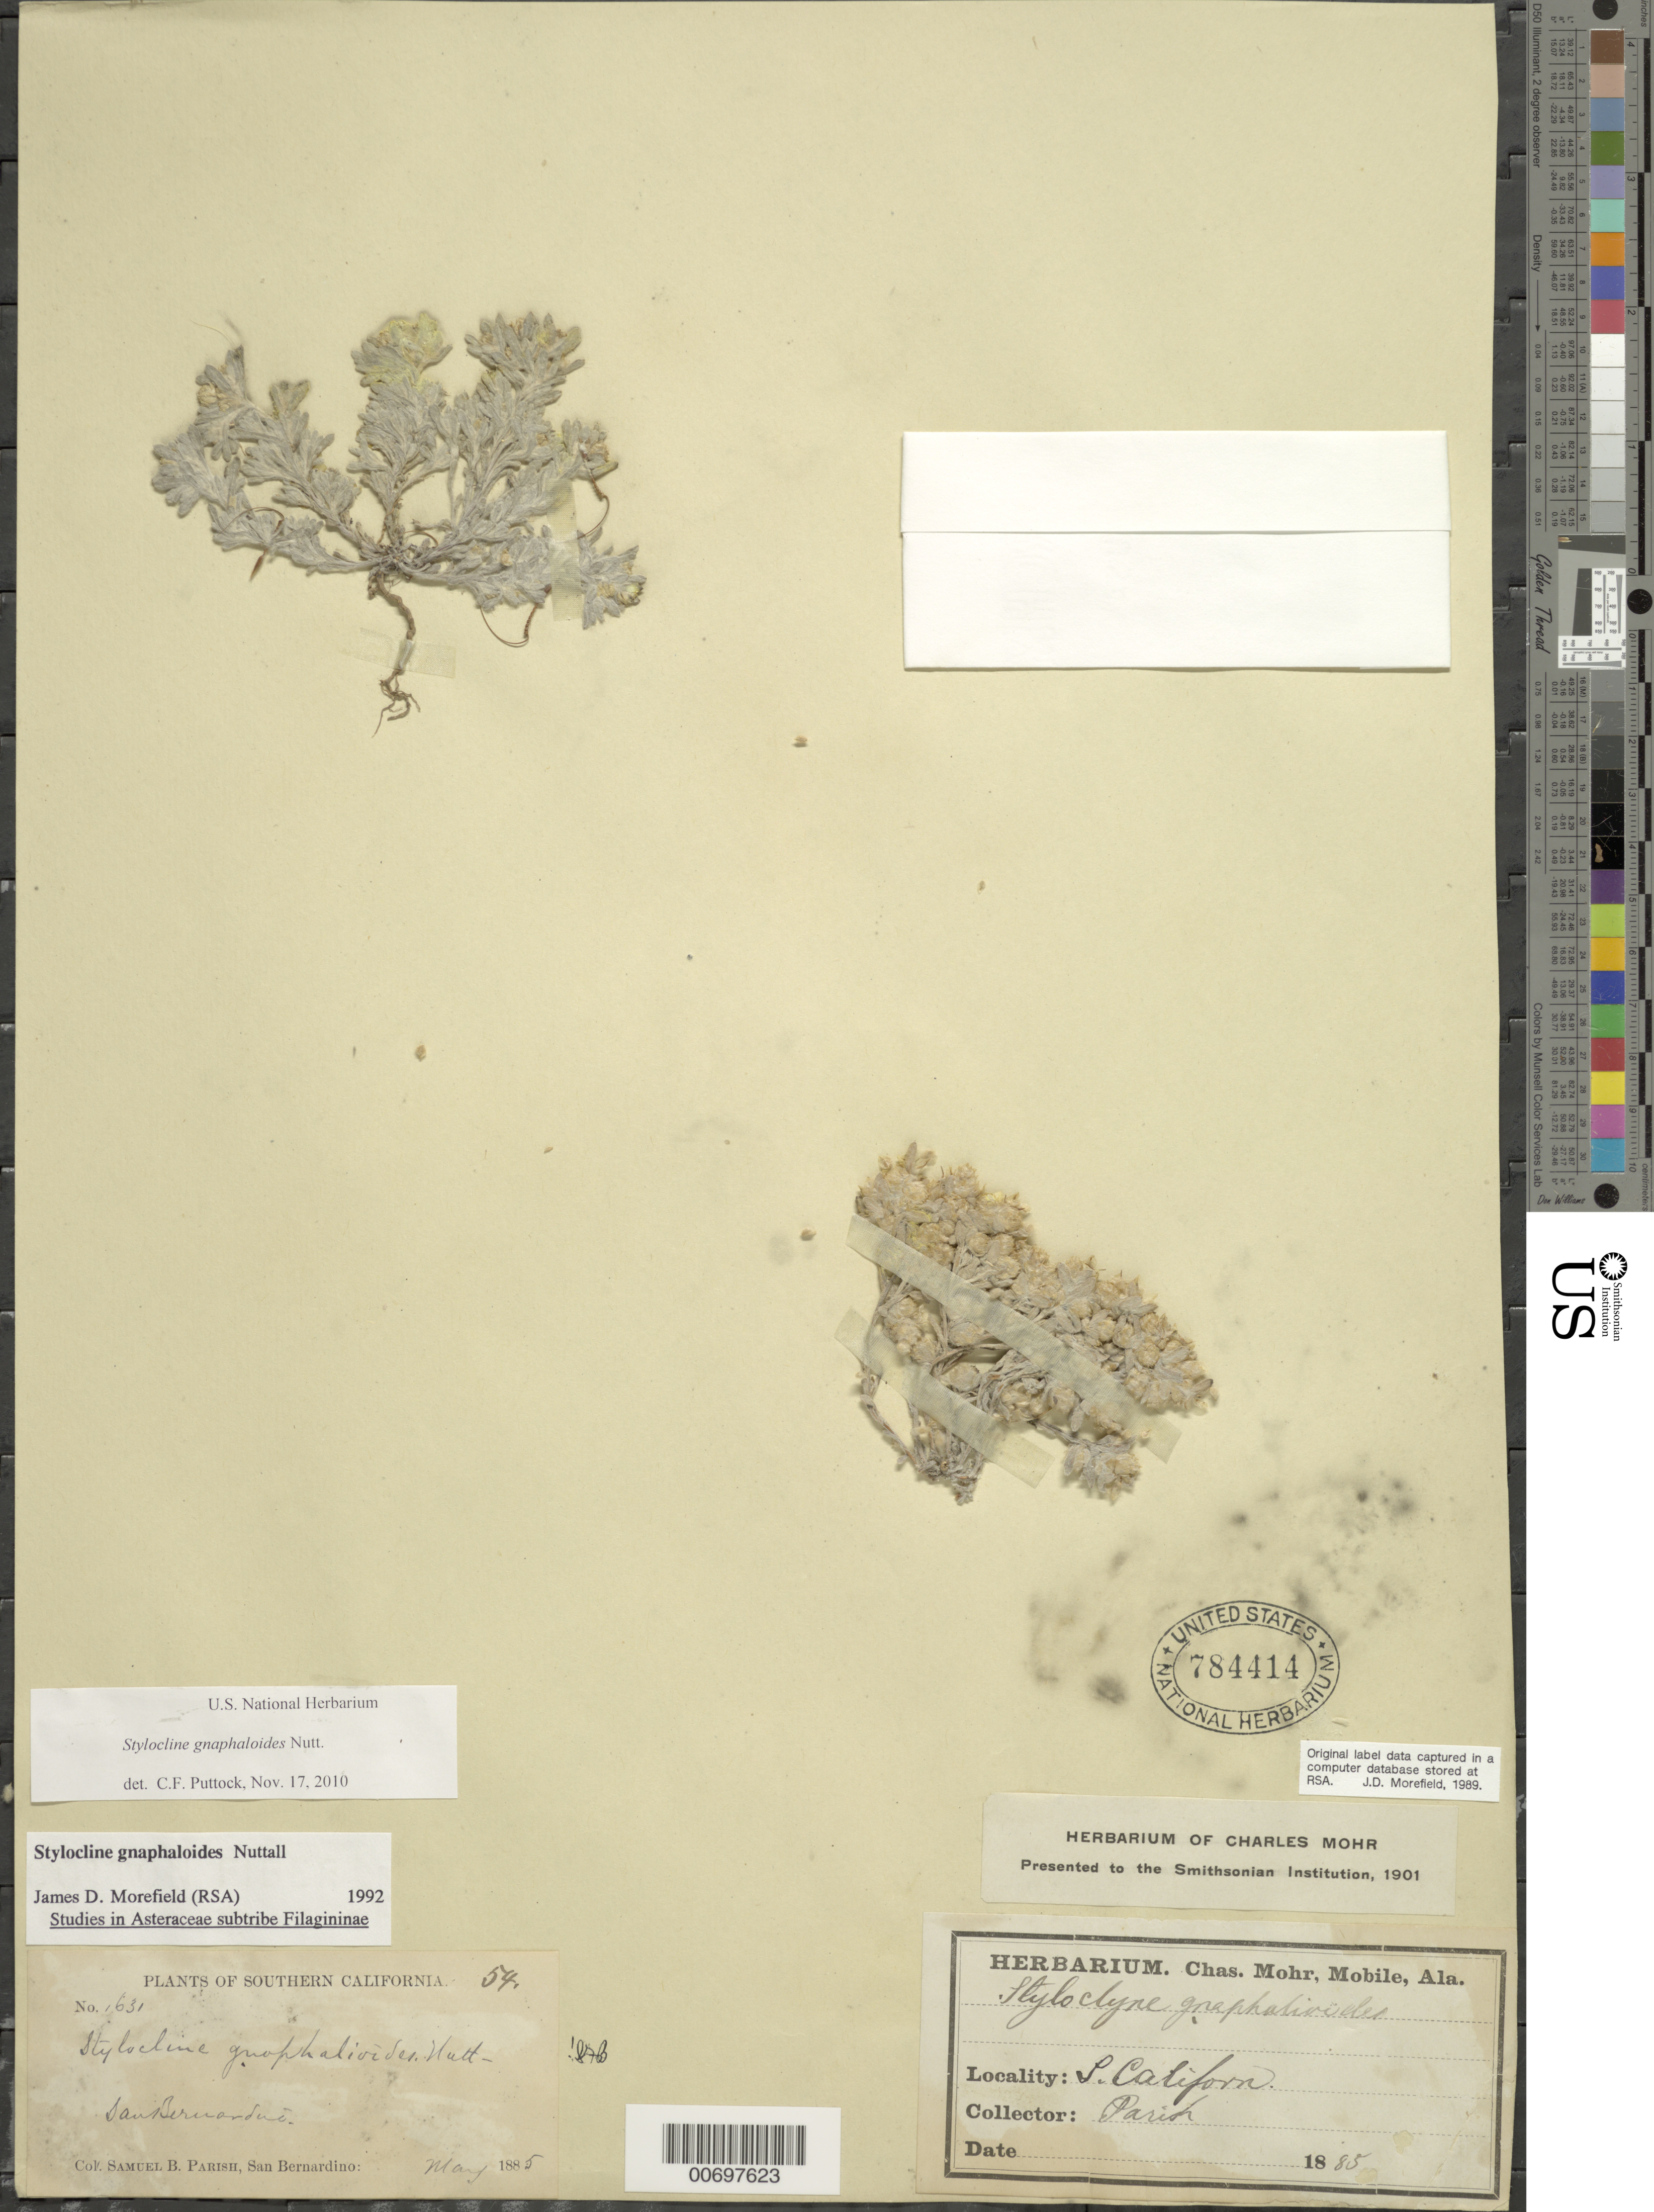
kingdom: Plantae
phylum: Tracheophyta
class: Magnoliopsida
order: Asterales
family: Asteraceae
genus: Stylocline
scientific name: Stylocline gnaphalioides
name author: Nutt.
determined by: Morefield, James D., (RSA), Rancho Santa Ana Botanic Garden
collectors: S. B. Parish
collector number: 1631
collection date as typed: May 1885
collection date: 1885-05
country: United States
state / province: California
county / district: San Bernardino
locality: San Bernardino.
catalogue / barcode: US 784414